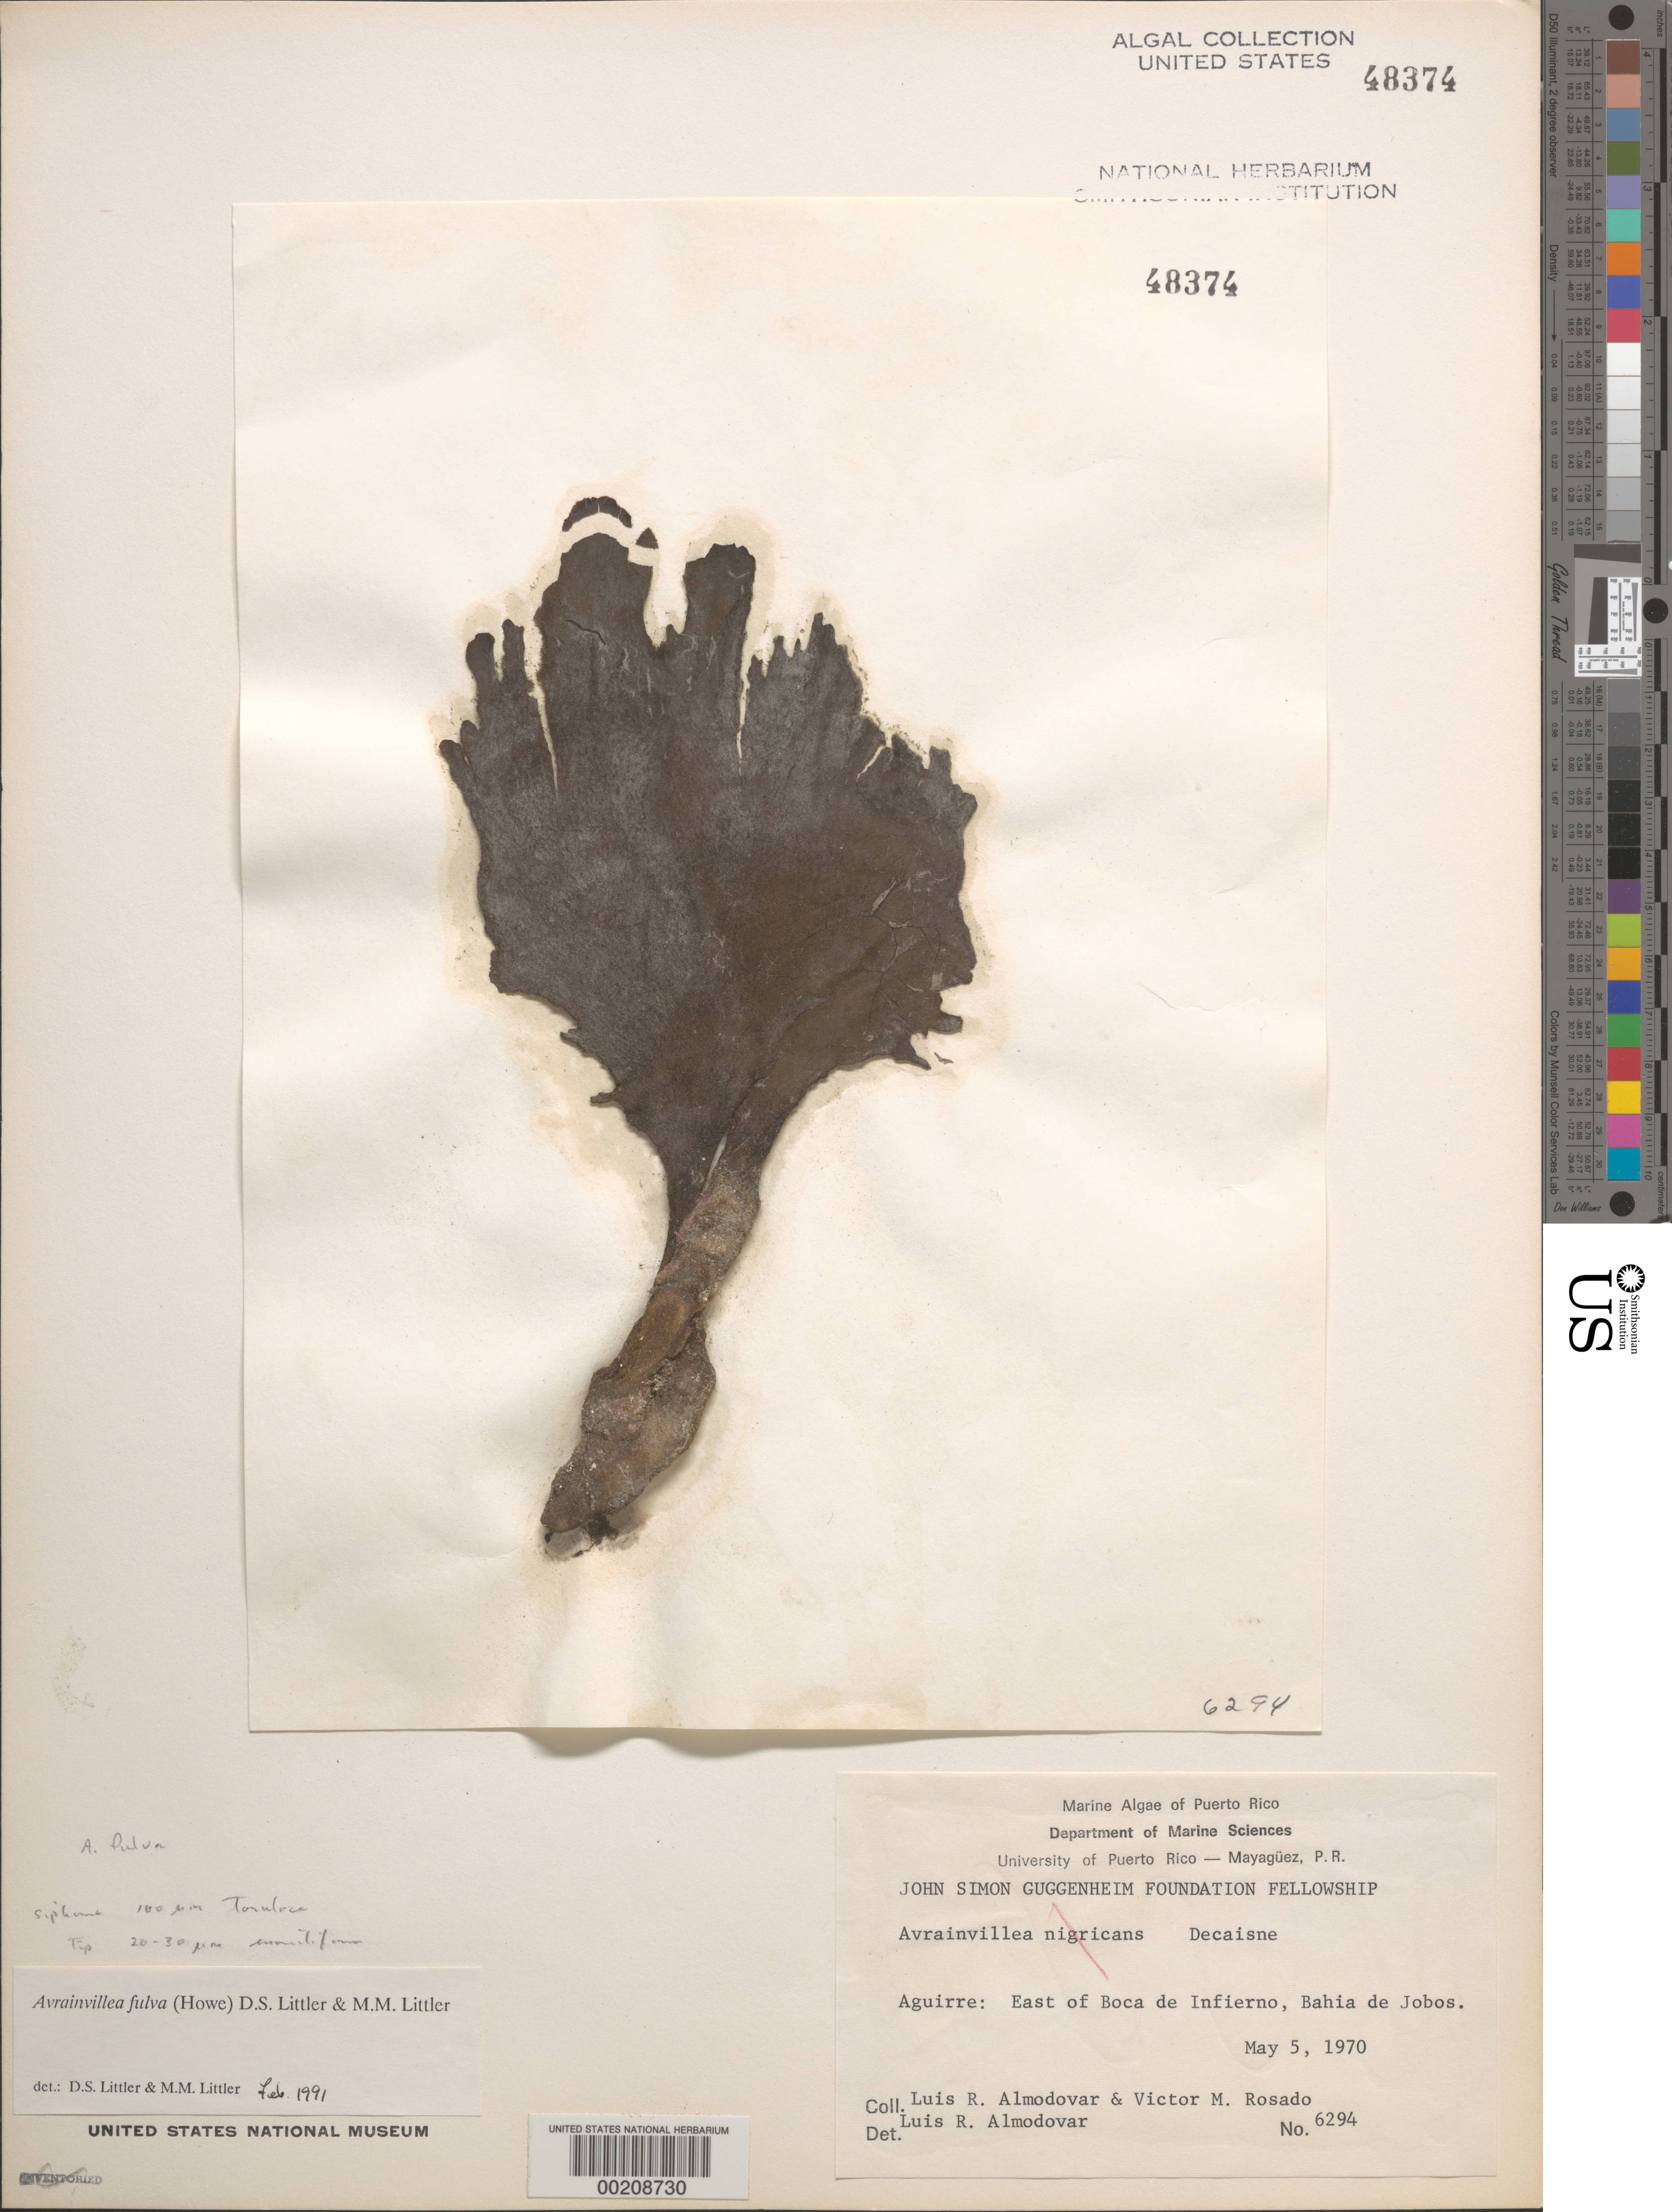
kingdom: Plantae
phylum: Chlorophyta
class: Ulvophyceae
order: Bryopsidales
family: Dichotomosiphonaceae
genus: Avrainvillea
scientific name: Avrainvillea fulva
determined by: Littler, D. S.; Littler, M. M.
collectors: L. Almodovar & V. Rosado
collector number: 6294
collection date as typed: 05 May 1970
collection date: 1970-05-05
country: Puerto Rico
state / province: Guayama / Salinas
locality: Aguirre, Bahia de jobos, east of boca de infierno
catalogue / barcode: US 48374